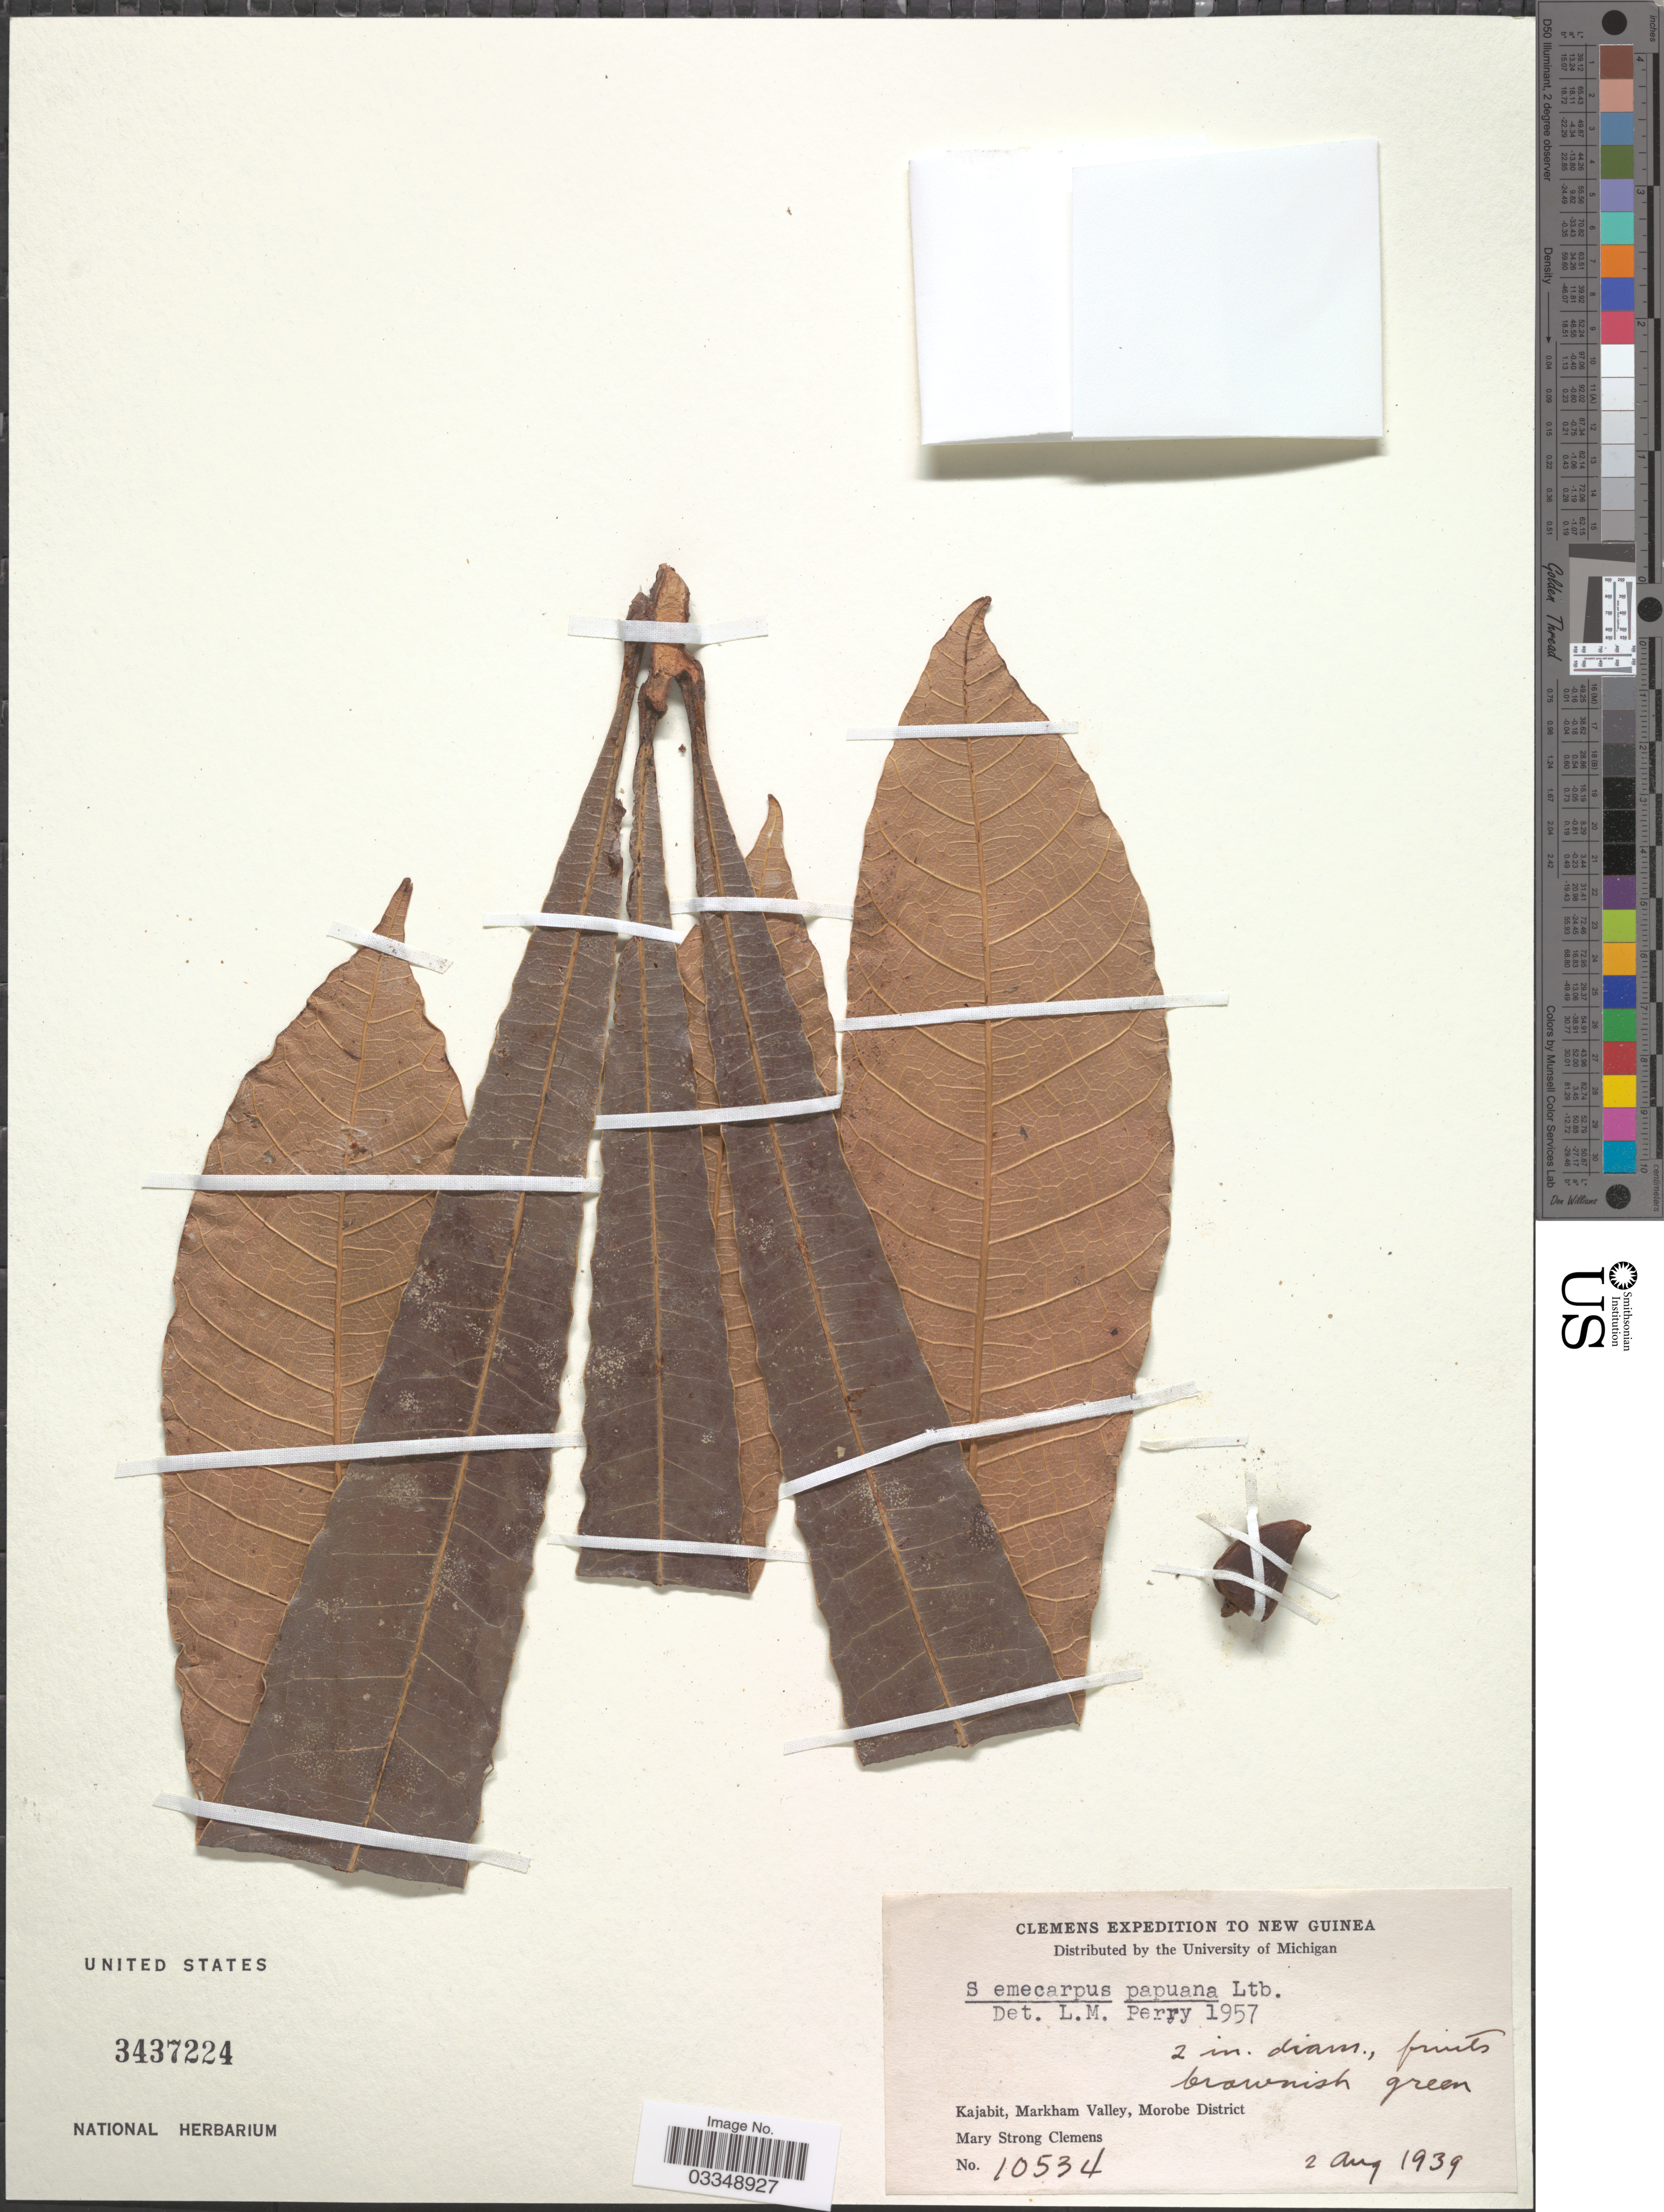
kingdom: Plantae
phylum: Tracheophyta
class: Magnoliopsida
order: Sapindales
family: Anacardiaceae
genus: Semecarpus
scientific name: Semecarpus papuanus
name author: Lauterb.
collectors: M. S. Clemens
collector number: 10534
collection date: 1939-08-02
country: Papua New Guinea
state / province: Morobe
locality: New Guinea. Kajabit, Markham Valley, Morobe District.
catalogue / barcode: US 3437224